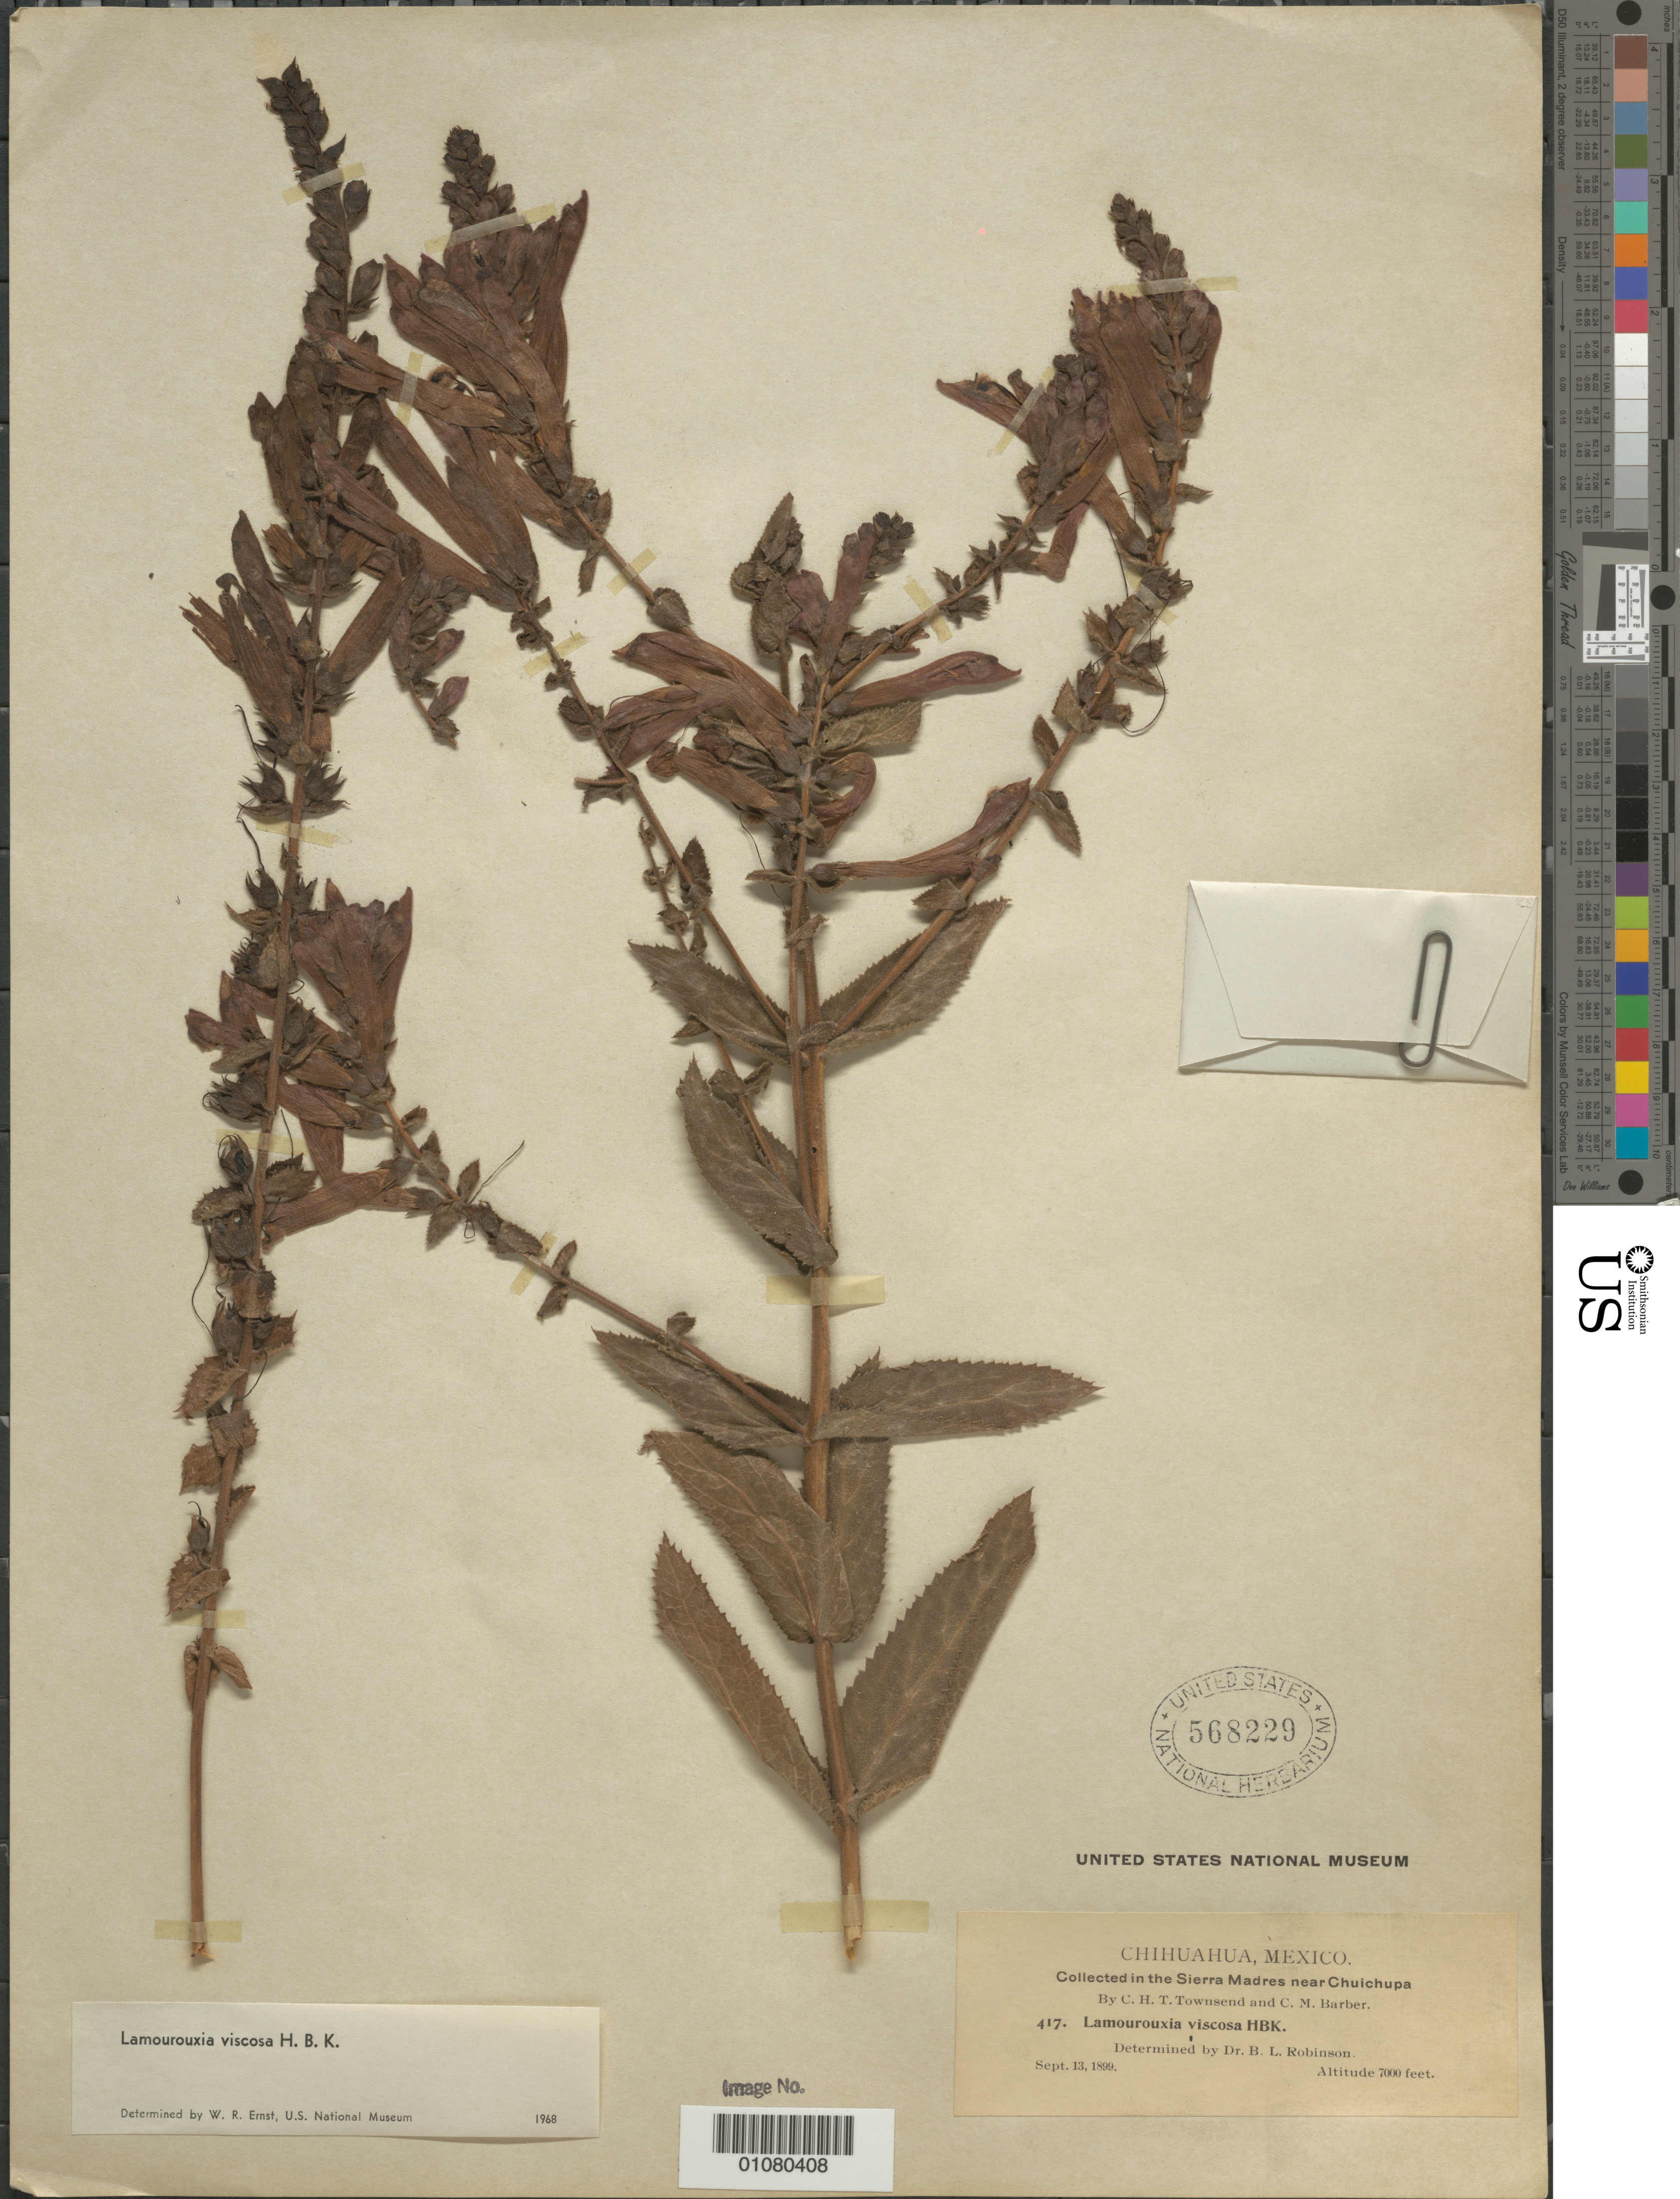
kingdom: Plantae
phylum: Tracheophyta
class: Magnoliopsida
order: Lamiales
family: Orobanchaceae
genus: Lamourouxia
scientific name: Lamourouxia viscosa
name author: Kunth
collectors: C. H. T. Townsend & C. Barber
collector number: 417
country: Mexico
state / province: Chihuahua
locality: Near the Sierra Madre near Chuichupa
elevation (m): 2134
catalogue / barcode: US 568229